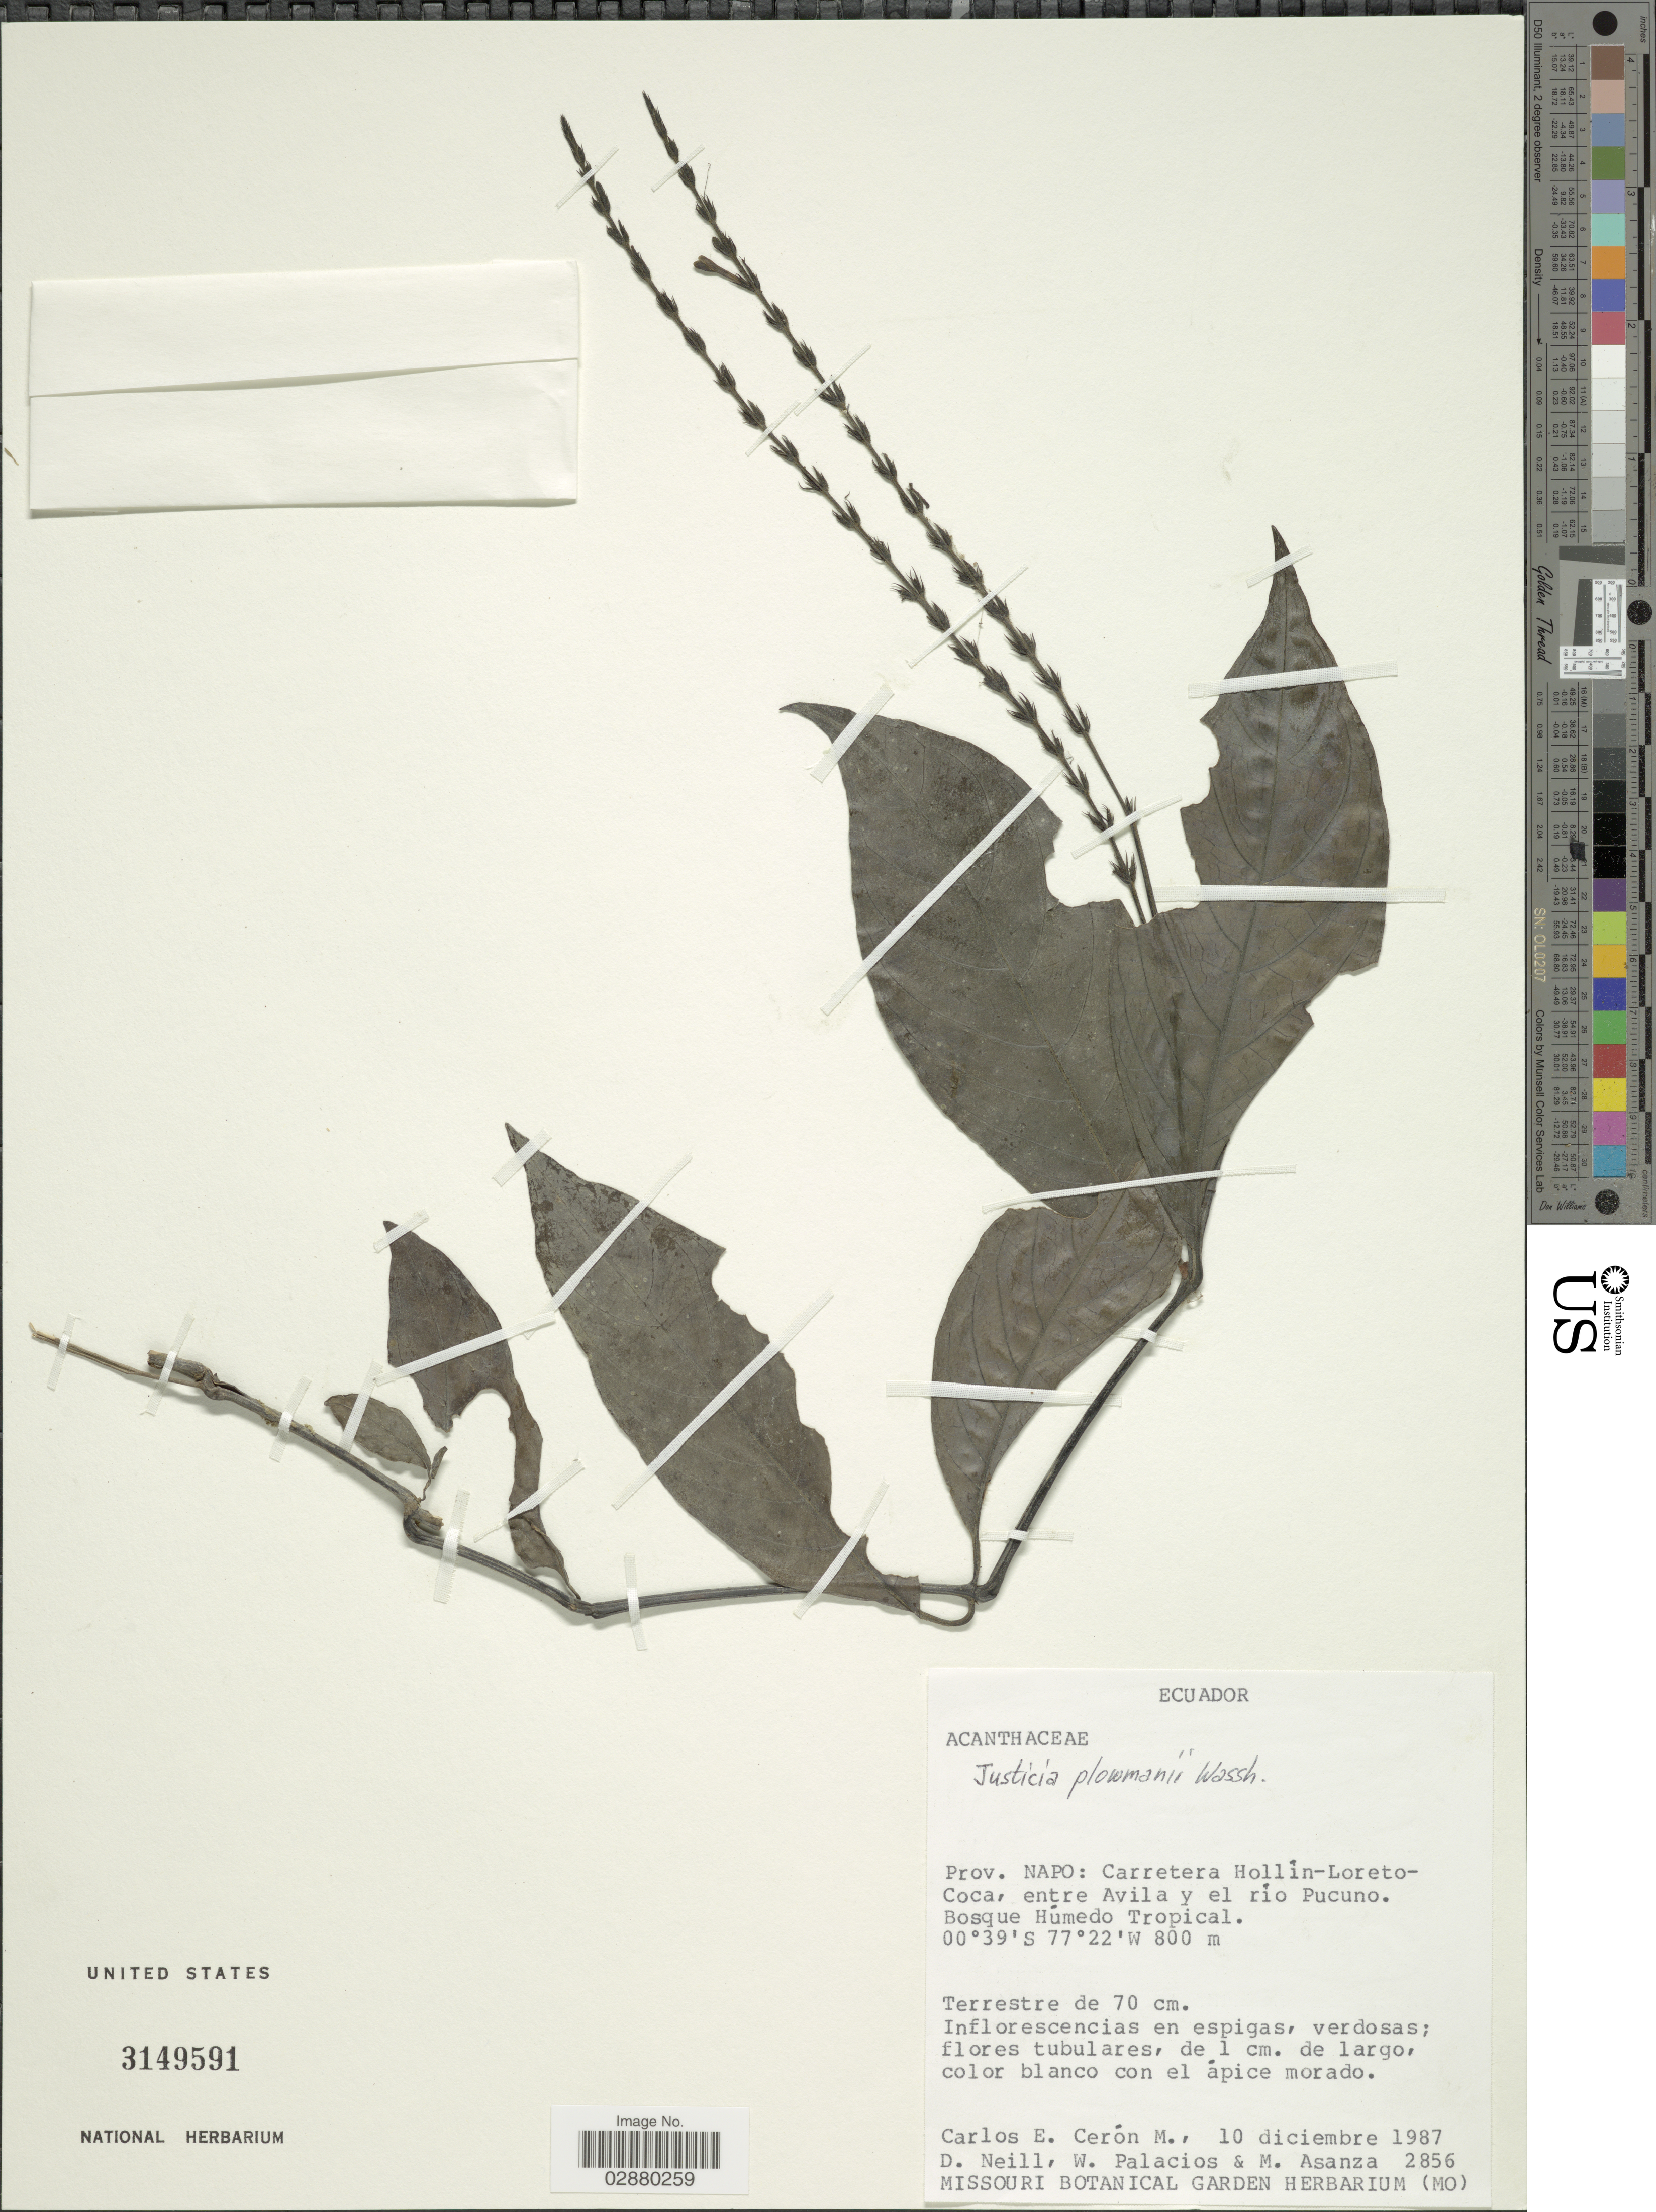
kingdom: Plantae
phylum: Tracheophyta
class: Magnoliopsida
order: Lamiales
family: Acanthaceae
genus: Justicia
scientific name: Justicia plowmanii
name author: Wassh.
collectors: C. E. Cerón M., D. Neill, W. Palacios & M. Asanza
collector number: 2856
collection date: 1987-12-10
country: Ecuador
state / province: Napo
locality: Carretera Hollin-Loreto-Coca, entre Avila y el rio Pucuno.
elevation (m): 800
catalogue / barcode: US 3149591